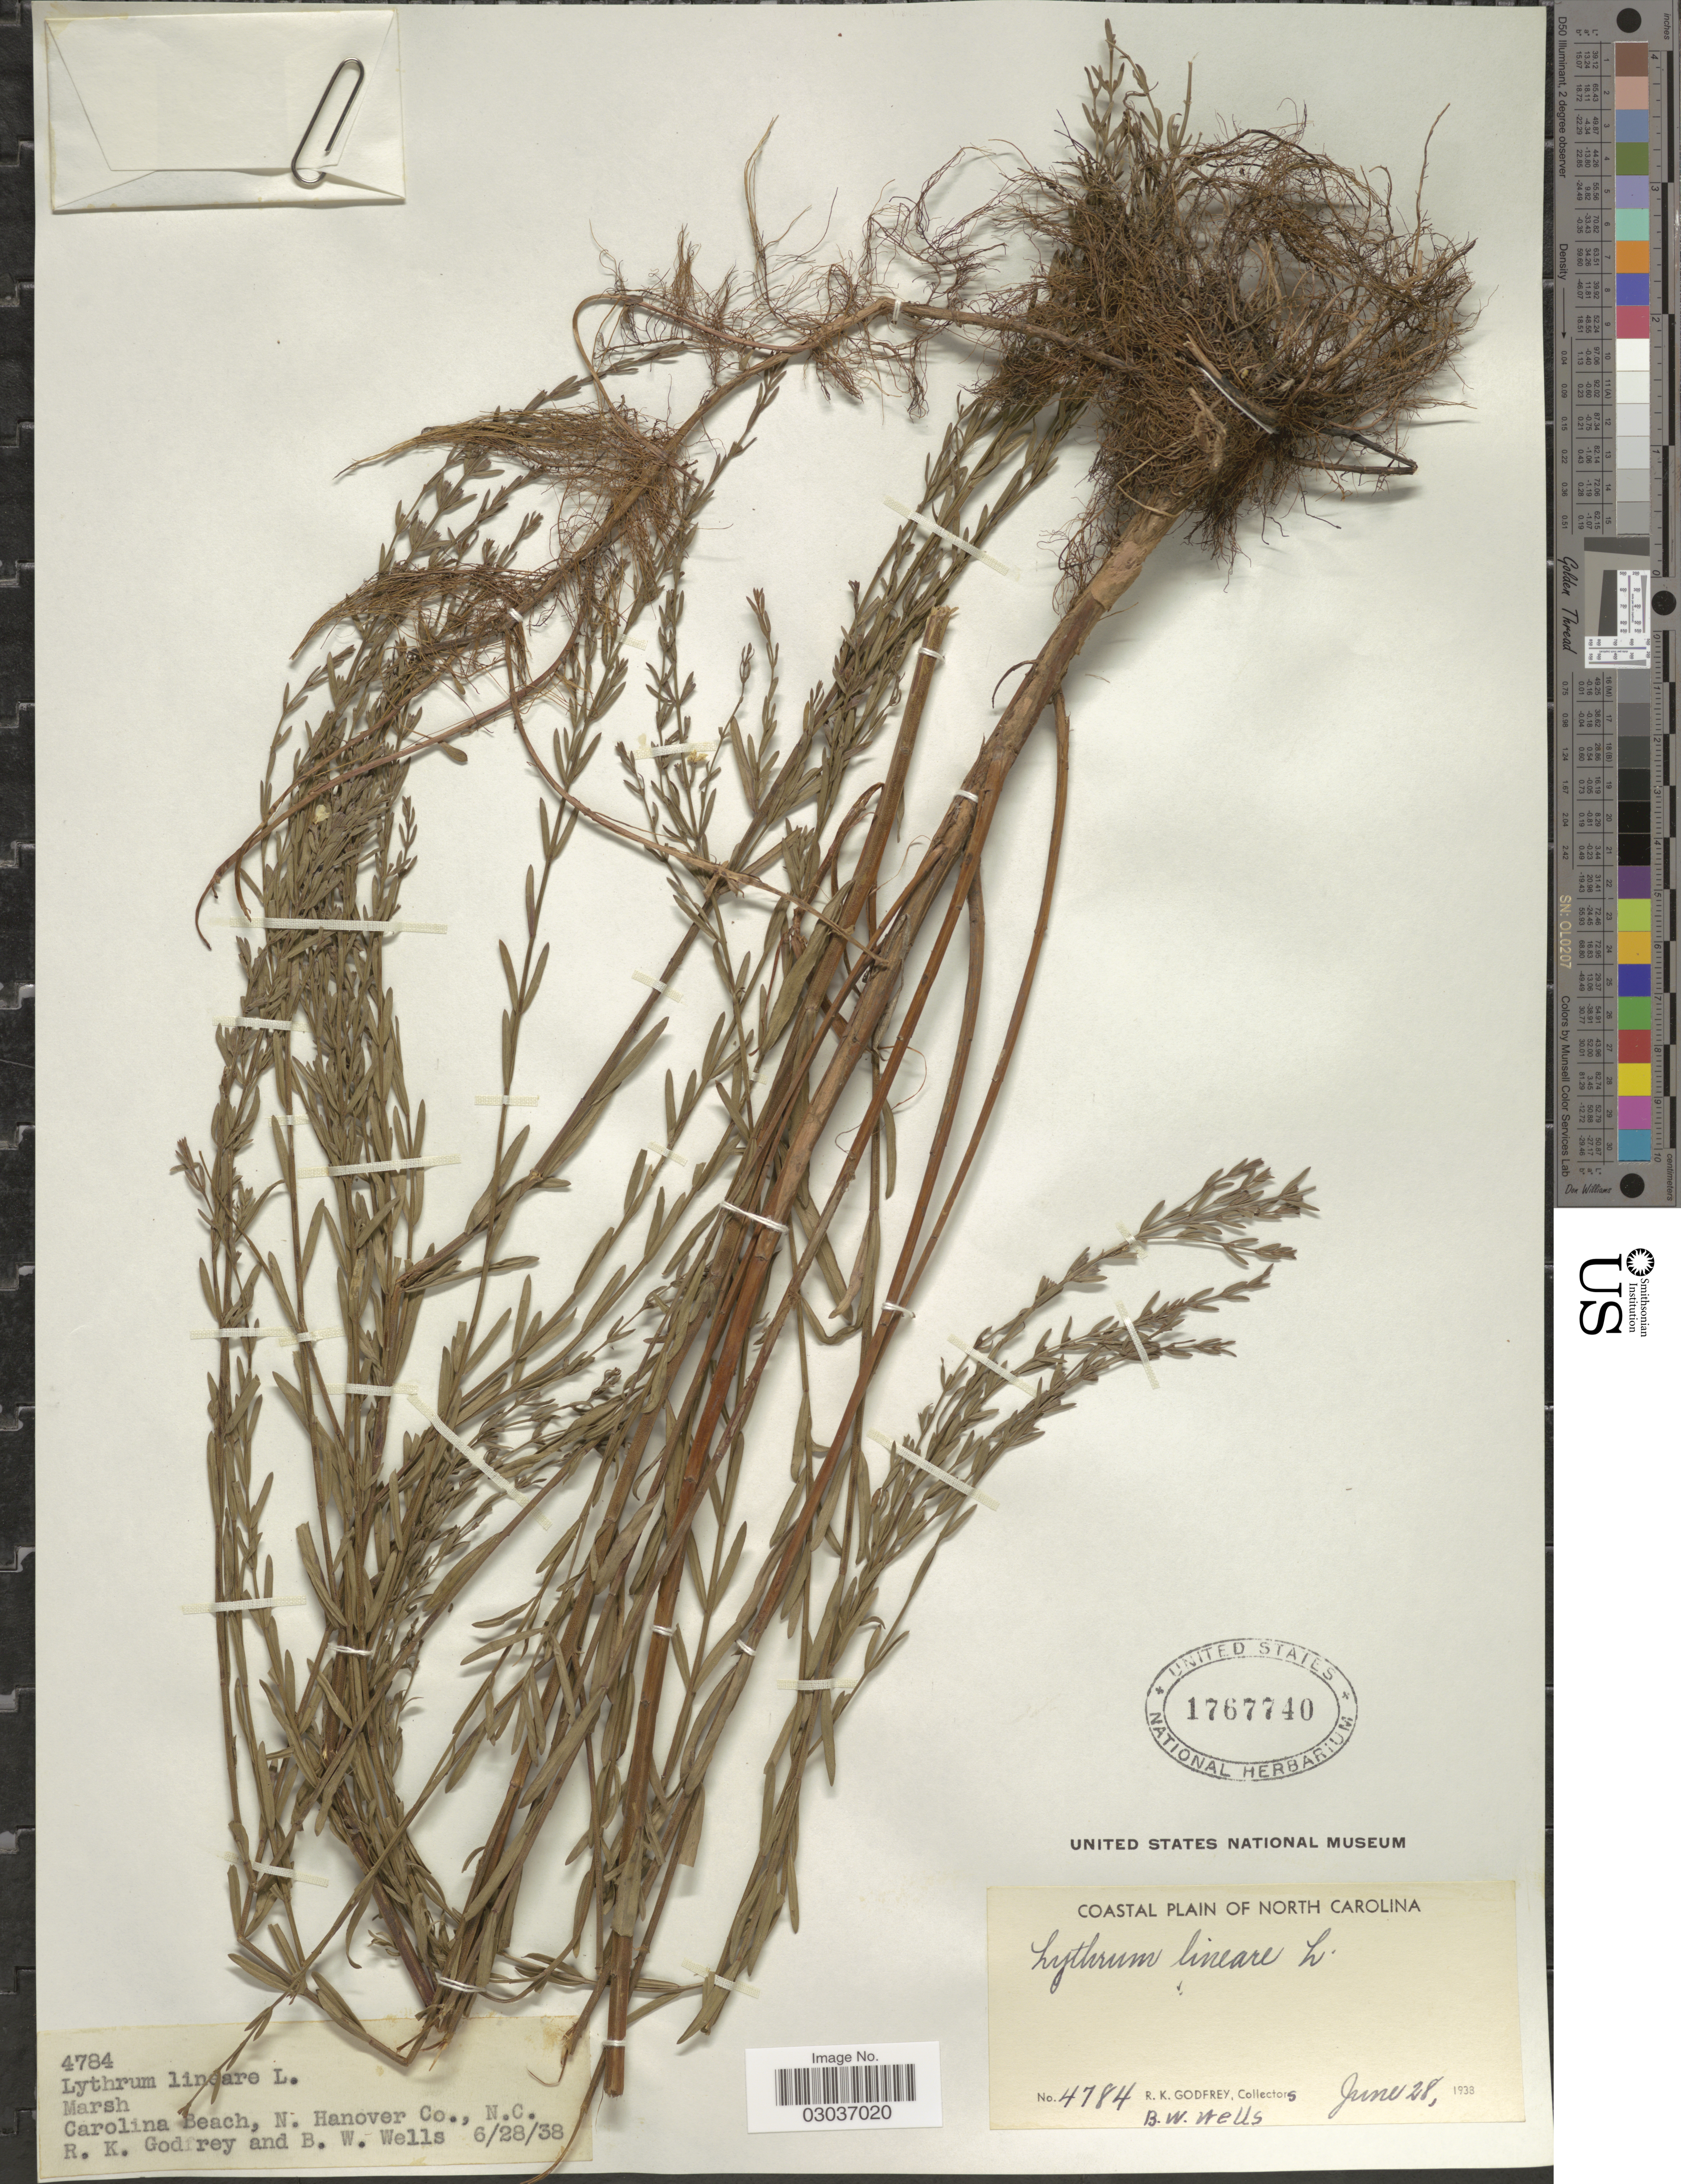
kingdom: Plantae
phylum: Tracheophyta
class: Magnoliopsida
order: Myrtales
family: Lythraceae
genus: Lythrum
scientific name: Lythrum lineare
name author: L.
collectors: R. K. Godfrey & B. Wells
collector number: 4784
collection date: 1933-06-28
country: United States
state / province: North Carolina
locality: Coastal Plain of North Carolina, Carolina Beach, N. Hanover Co.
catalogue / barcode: US 1767740